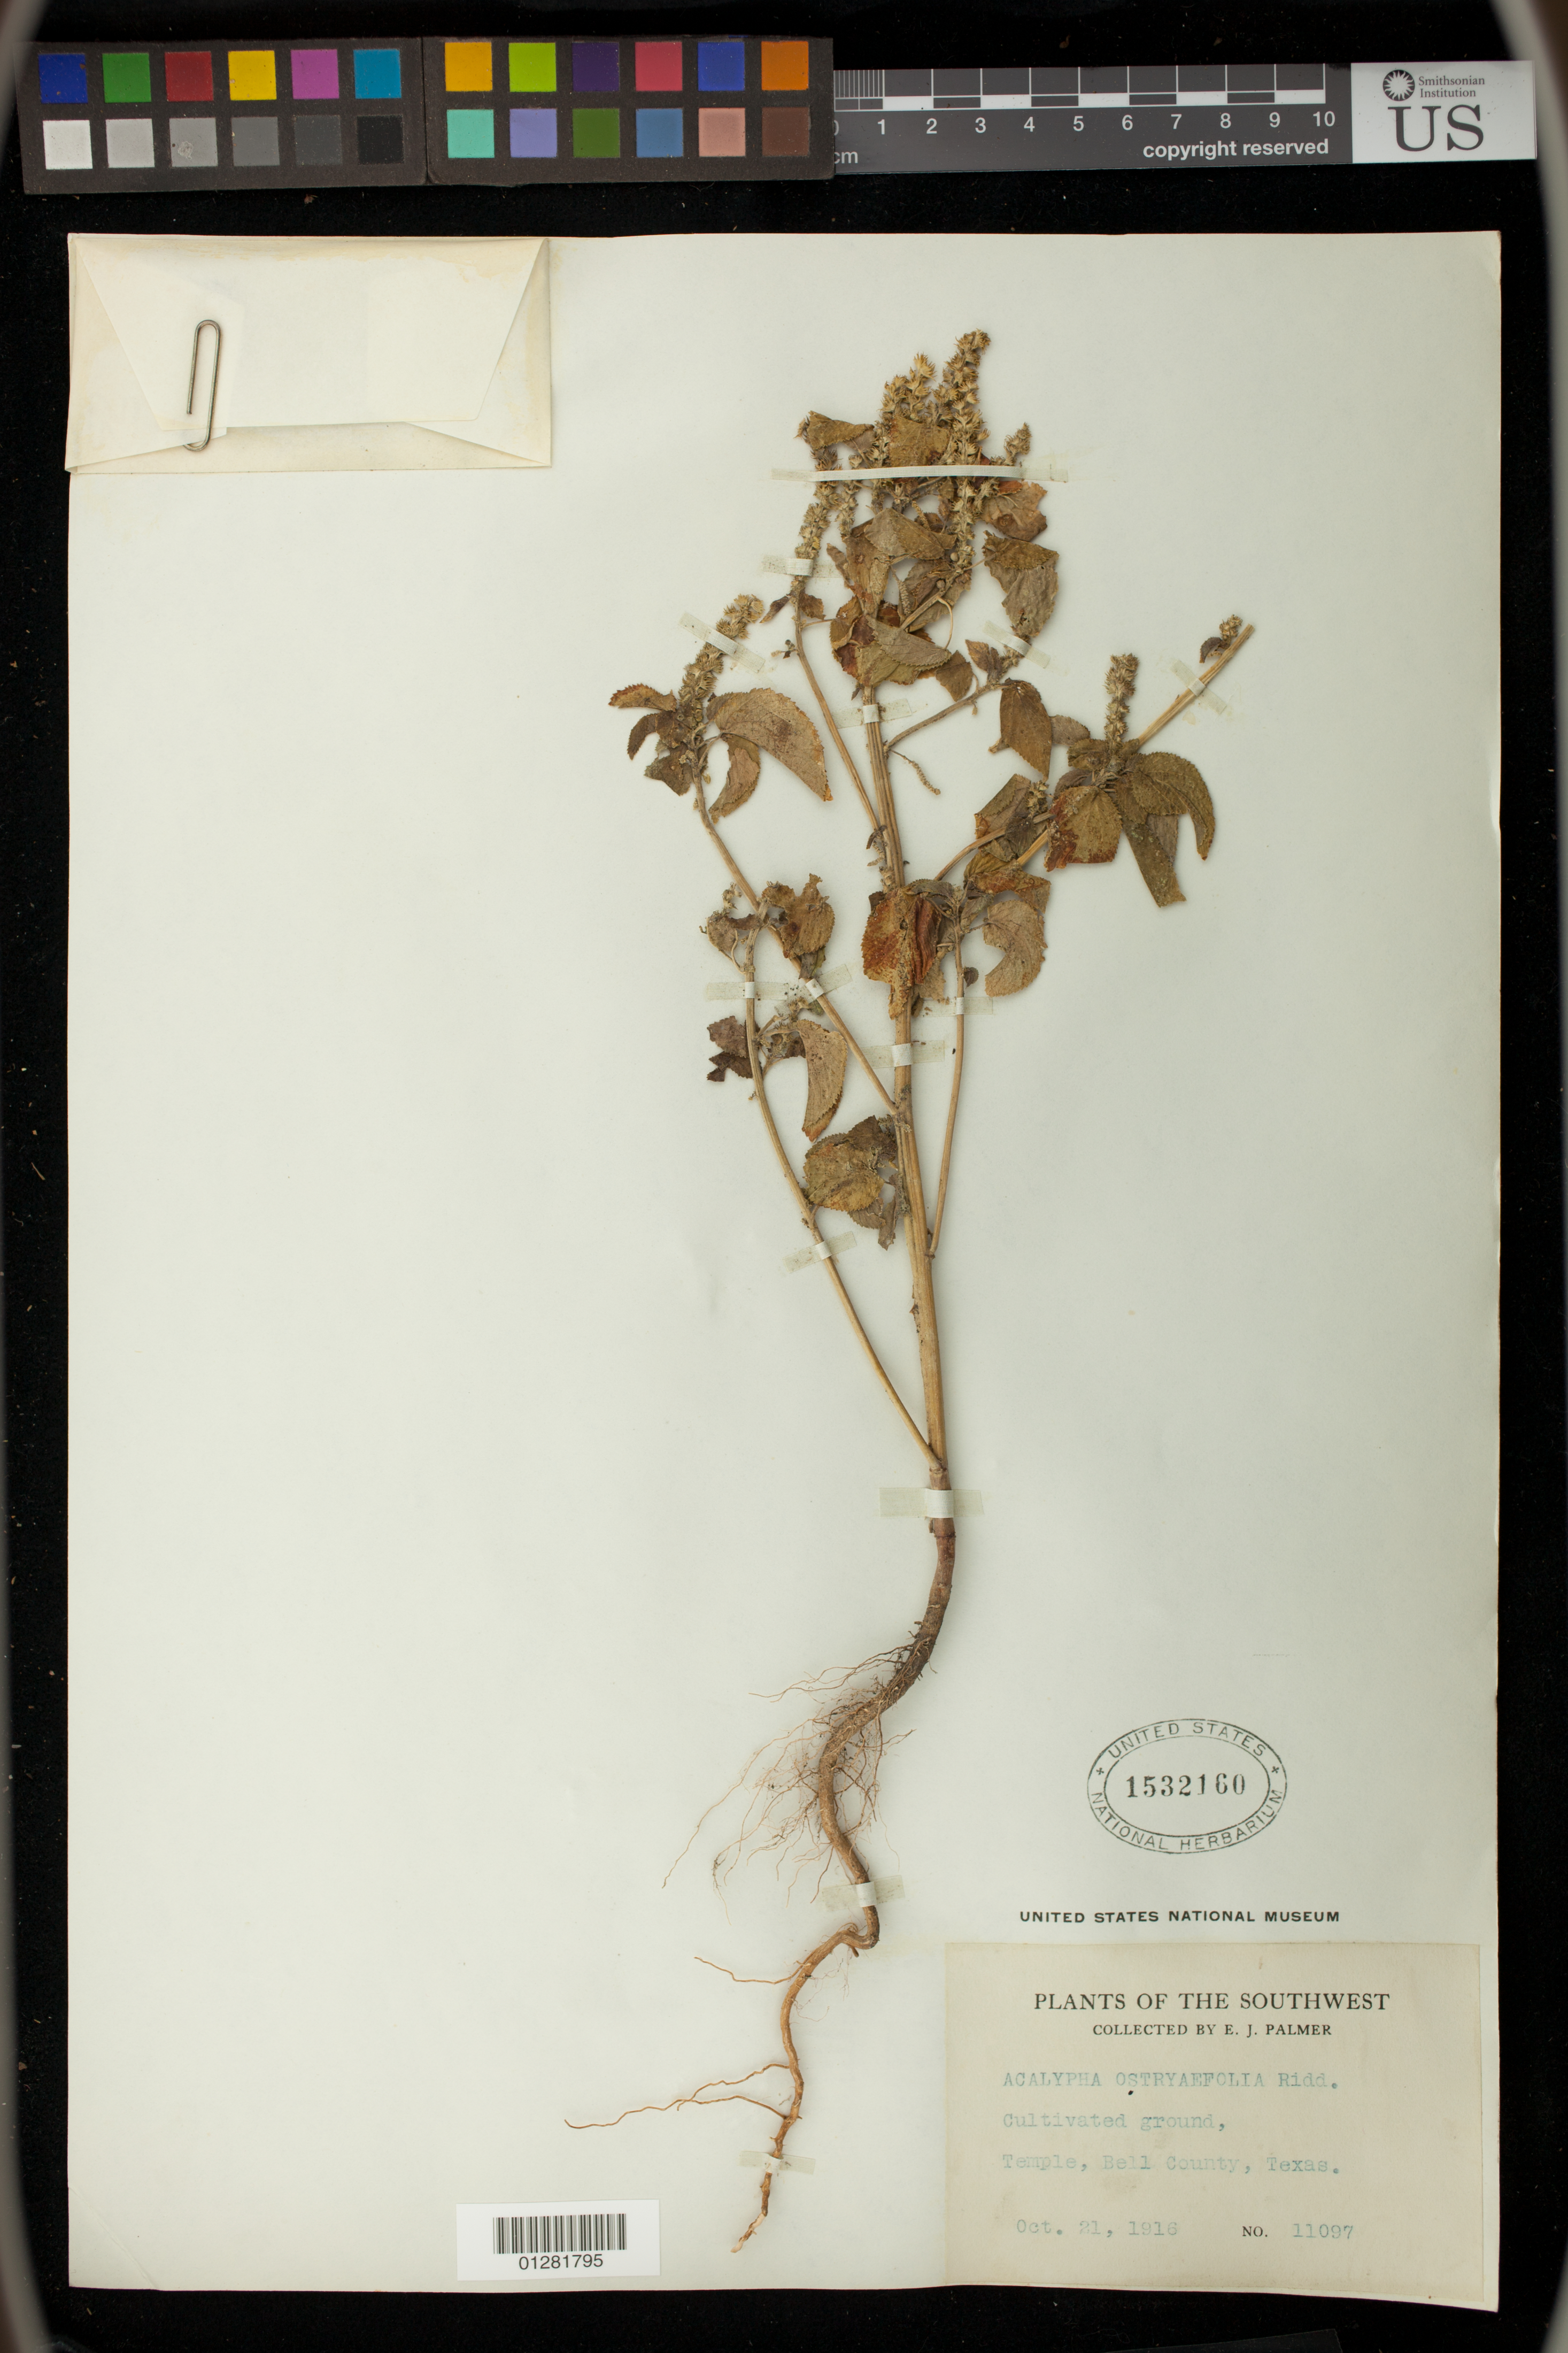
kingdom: Plantae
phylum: Tracheophyta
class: Magnoliopsida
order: Malpighiales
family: Euphorbiaceae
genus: Acalypha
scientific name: Acalypha ostryifolia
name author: Ridd.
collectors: E. J. Palmer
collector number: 11097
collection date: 1916-10-21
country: United States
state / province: Texas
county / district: Bell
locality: Temple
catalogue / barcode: US 1532160